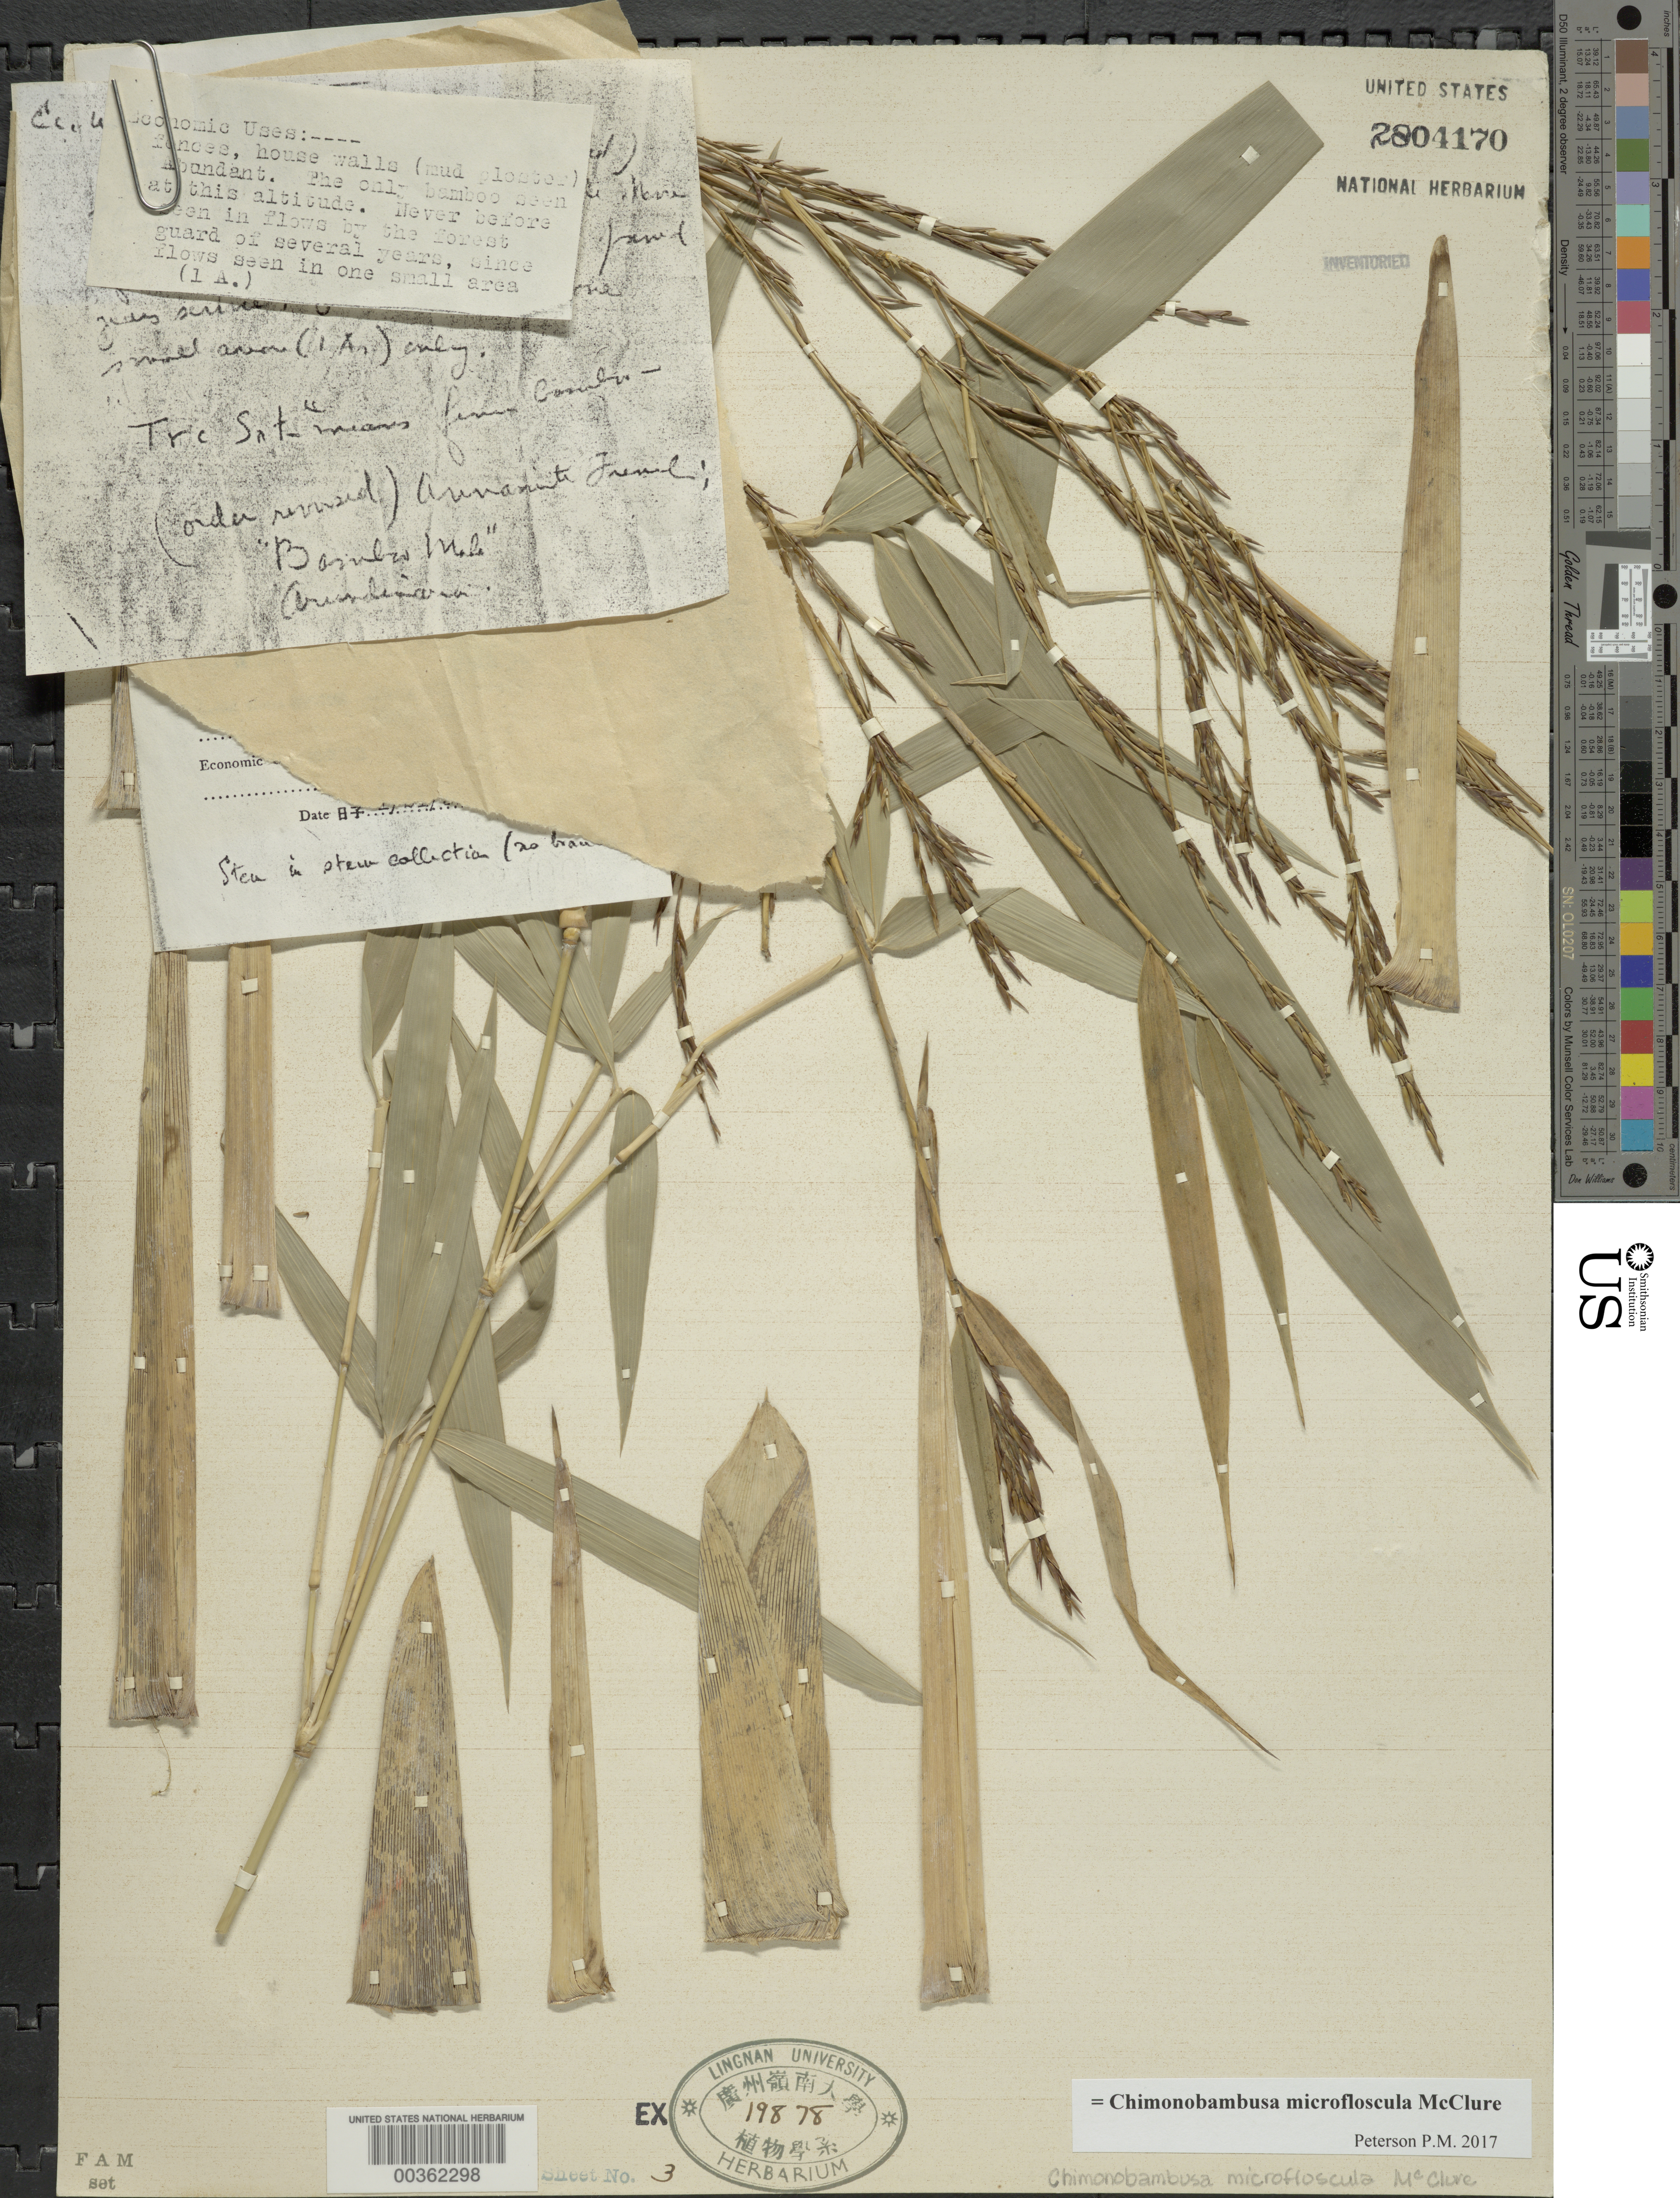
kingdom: Plantae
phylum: Tracheophyta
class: Liliopsida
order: Poales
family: Poaceae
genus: Chimonobambusa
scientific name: Chimonobambusa microfloscula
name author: McClure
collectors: F. A. McClure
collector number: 699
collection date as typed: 21 Jan 1932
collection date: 1932-01-21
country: Vietnam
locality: Flora of indo-china, tungking prov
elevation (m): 1800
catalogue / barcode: US 2804170